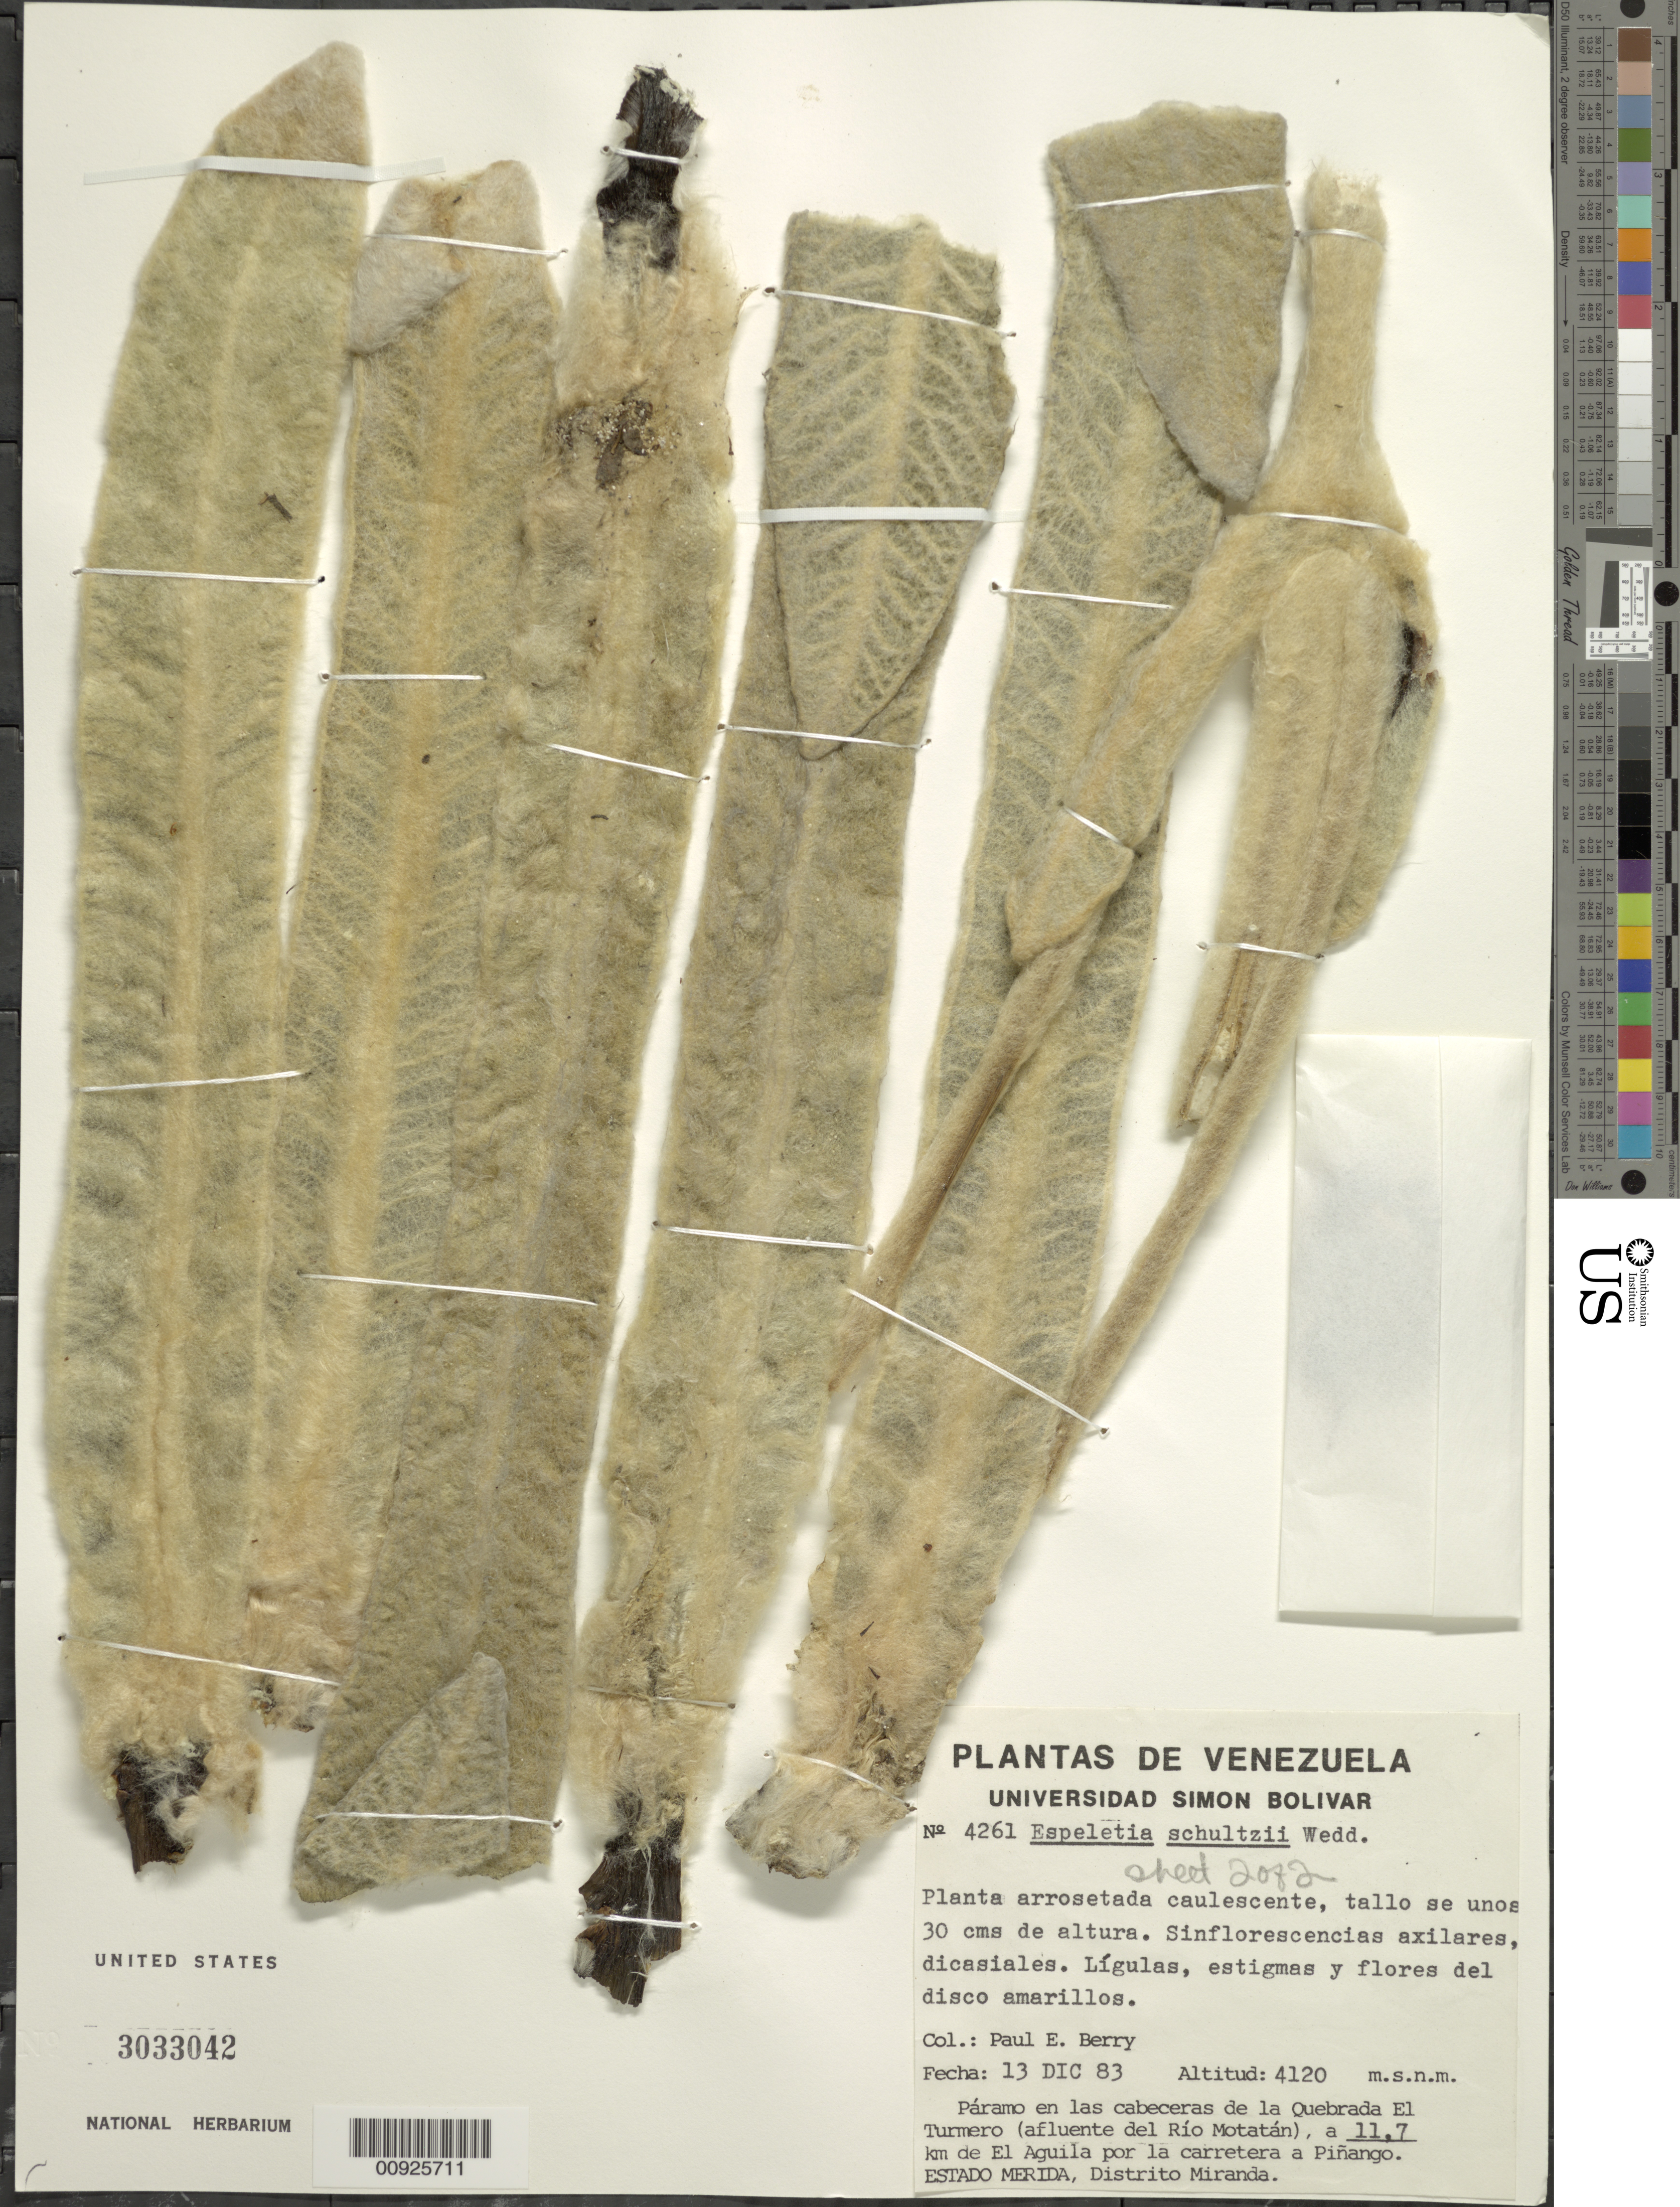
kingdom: Plantae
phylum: Tracheophyta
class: Magnoliopsida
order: Asterales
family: Asteraceae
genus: Espeletia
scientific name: Espeletia schultzii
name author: Wedd.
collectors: P. E. Berry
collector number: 4261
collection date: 1983-12-13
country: Venezuela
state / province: Mérida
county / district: Miranda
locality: Páramo en las cabeceras de la Quebrada el Turmero (afluente del Río Motatán), a 11.7 km de El Aguila por la carretera a Piñango.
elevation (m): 4120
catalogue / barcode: US 3033042